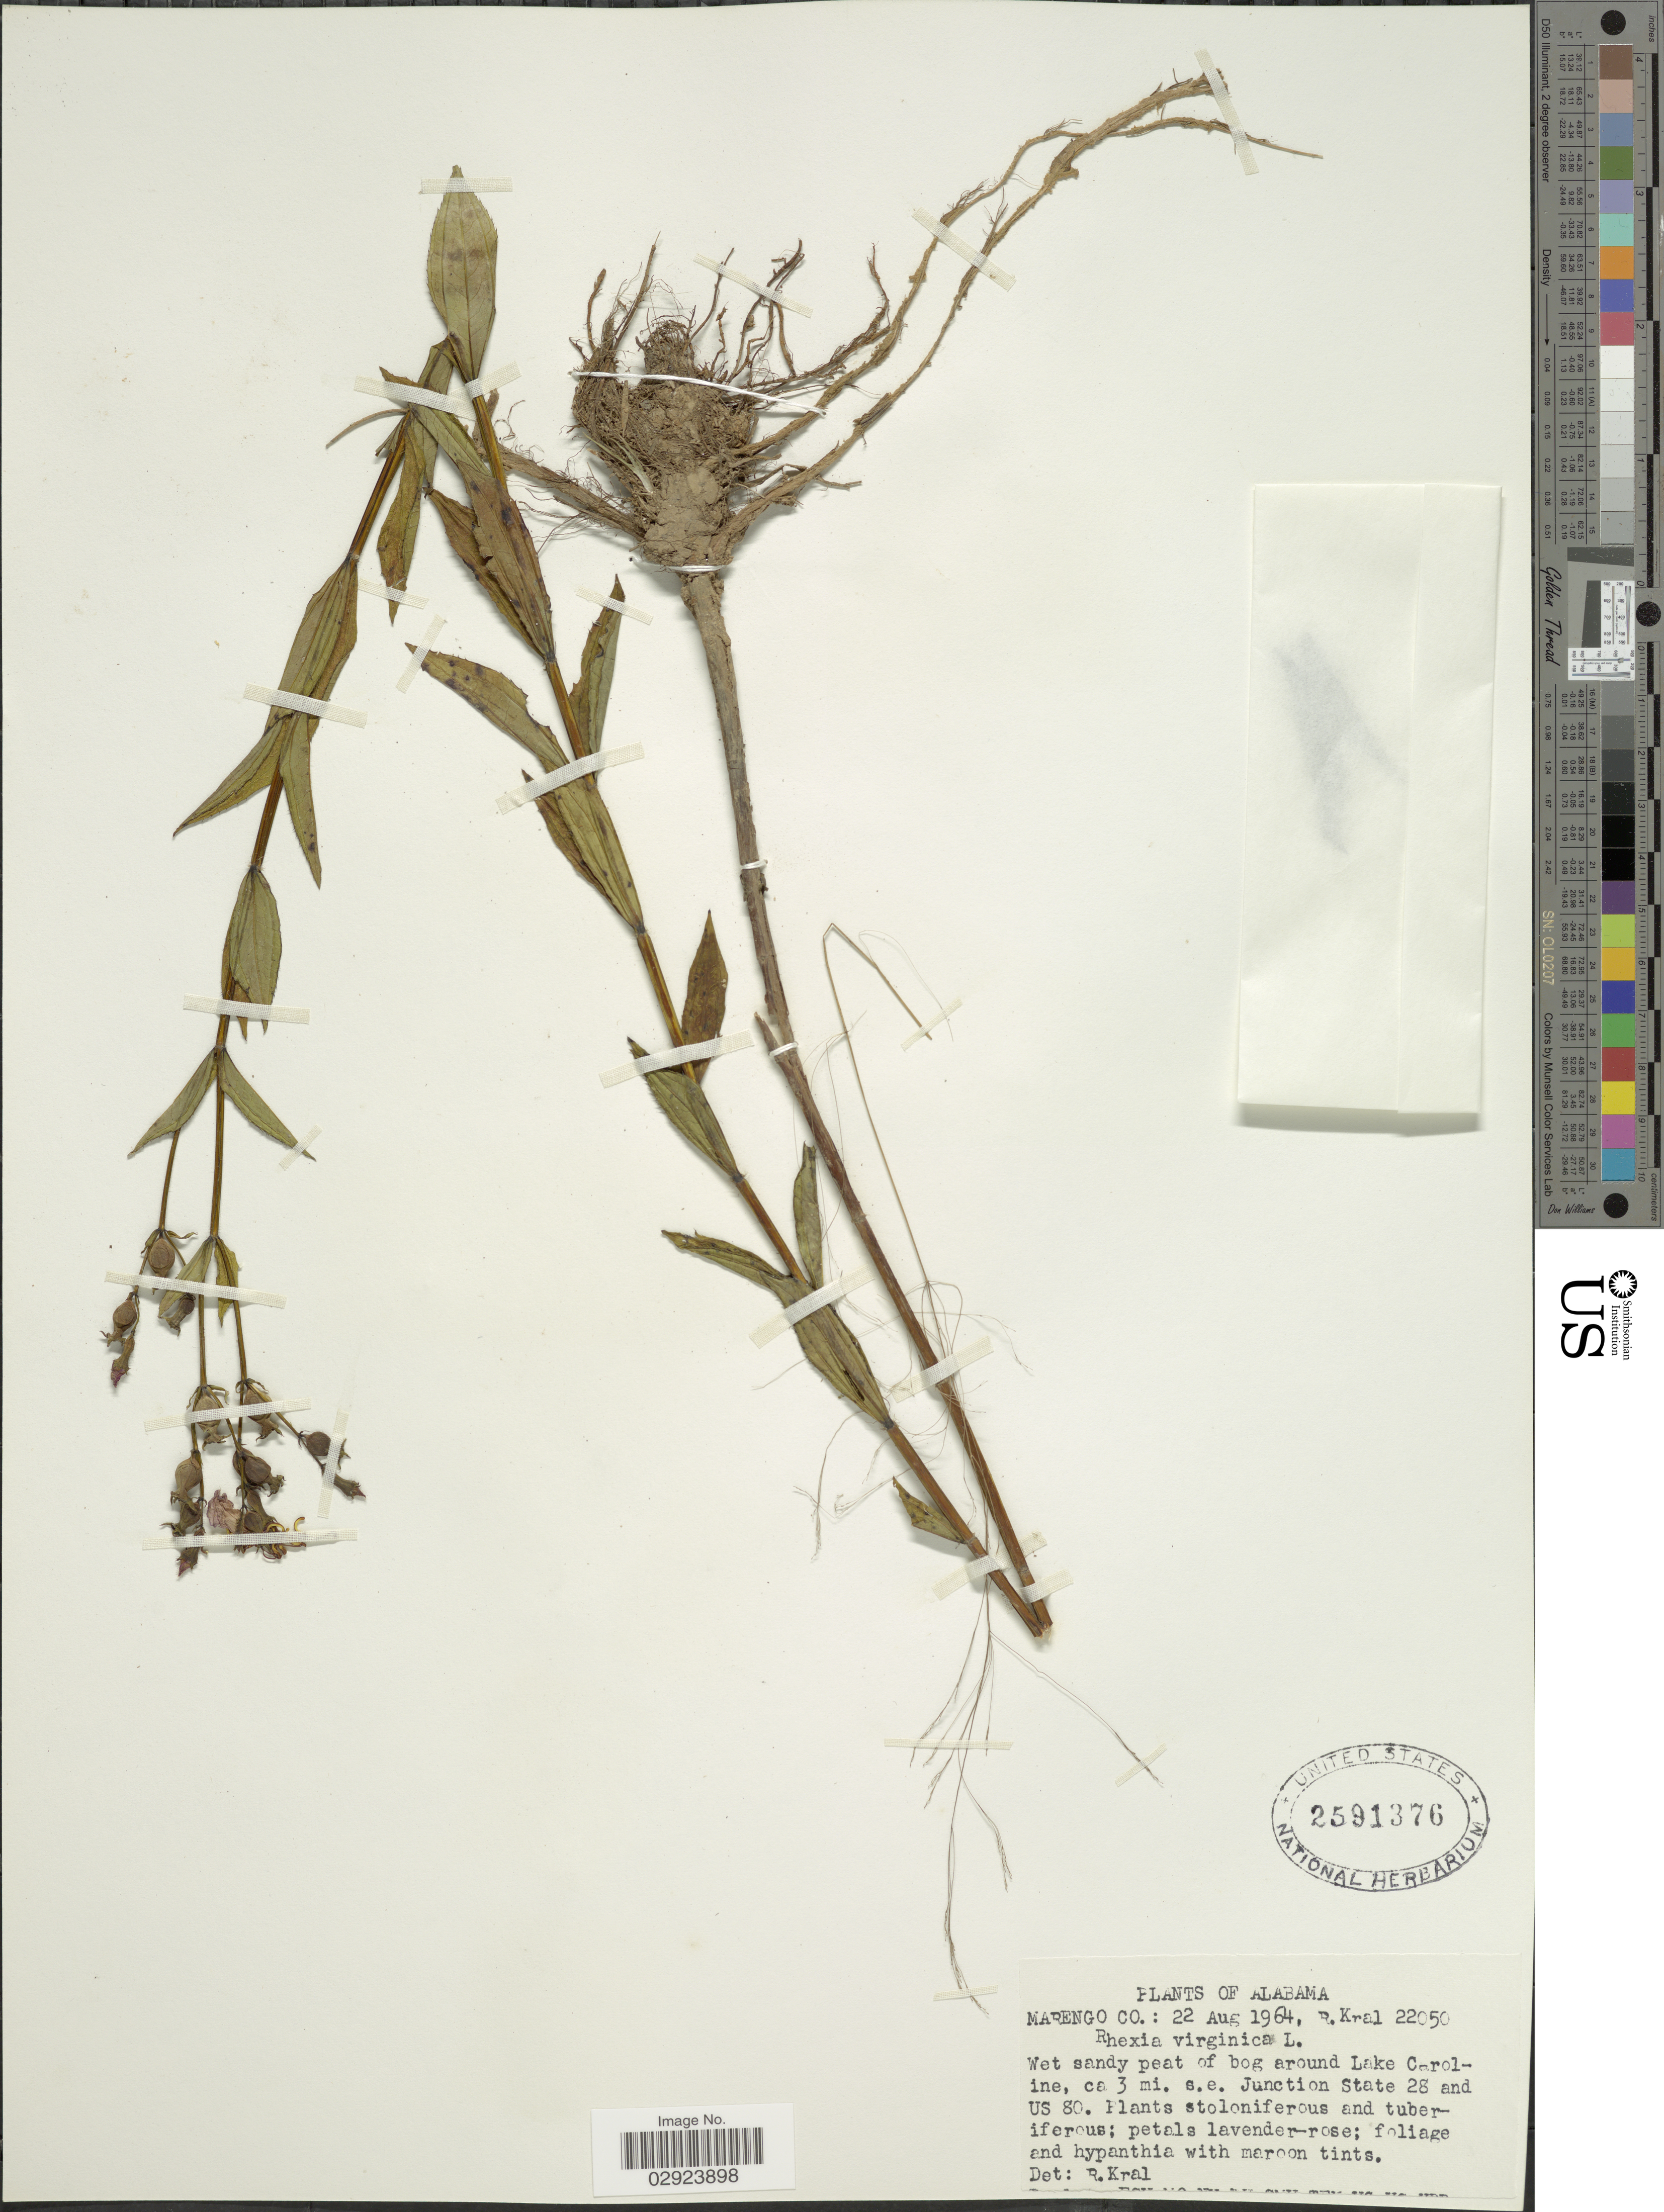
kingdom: Plantae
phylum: Tracheophyta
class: Magnoliopsida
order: Myrtales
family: Melastomataceae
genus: Rhexia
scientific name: Rhexia virginica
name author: L.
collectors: R. Kral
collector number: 22050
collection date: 1964-08-22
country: United States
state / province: Alabama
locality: Marengo Co.: Wet sandy peat of bog around Lake Caroline, ca 3 mi. s.e. Junction State 28 and US 80.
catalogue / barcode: US 2591376